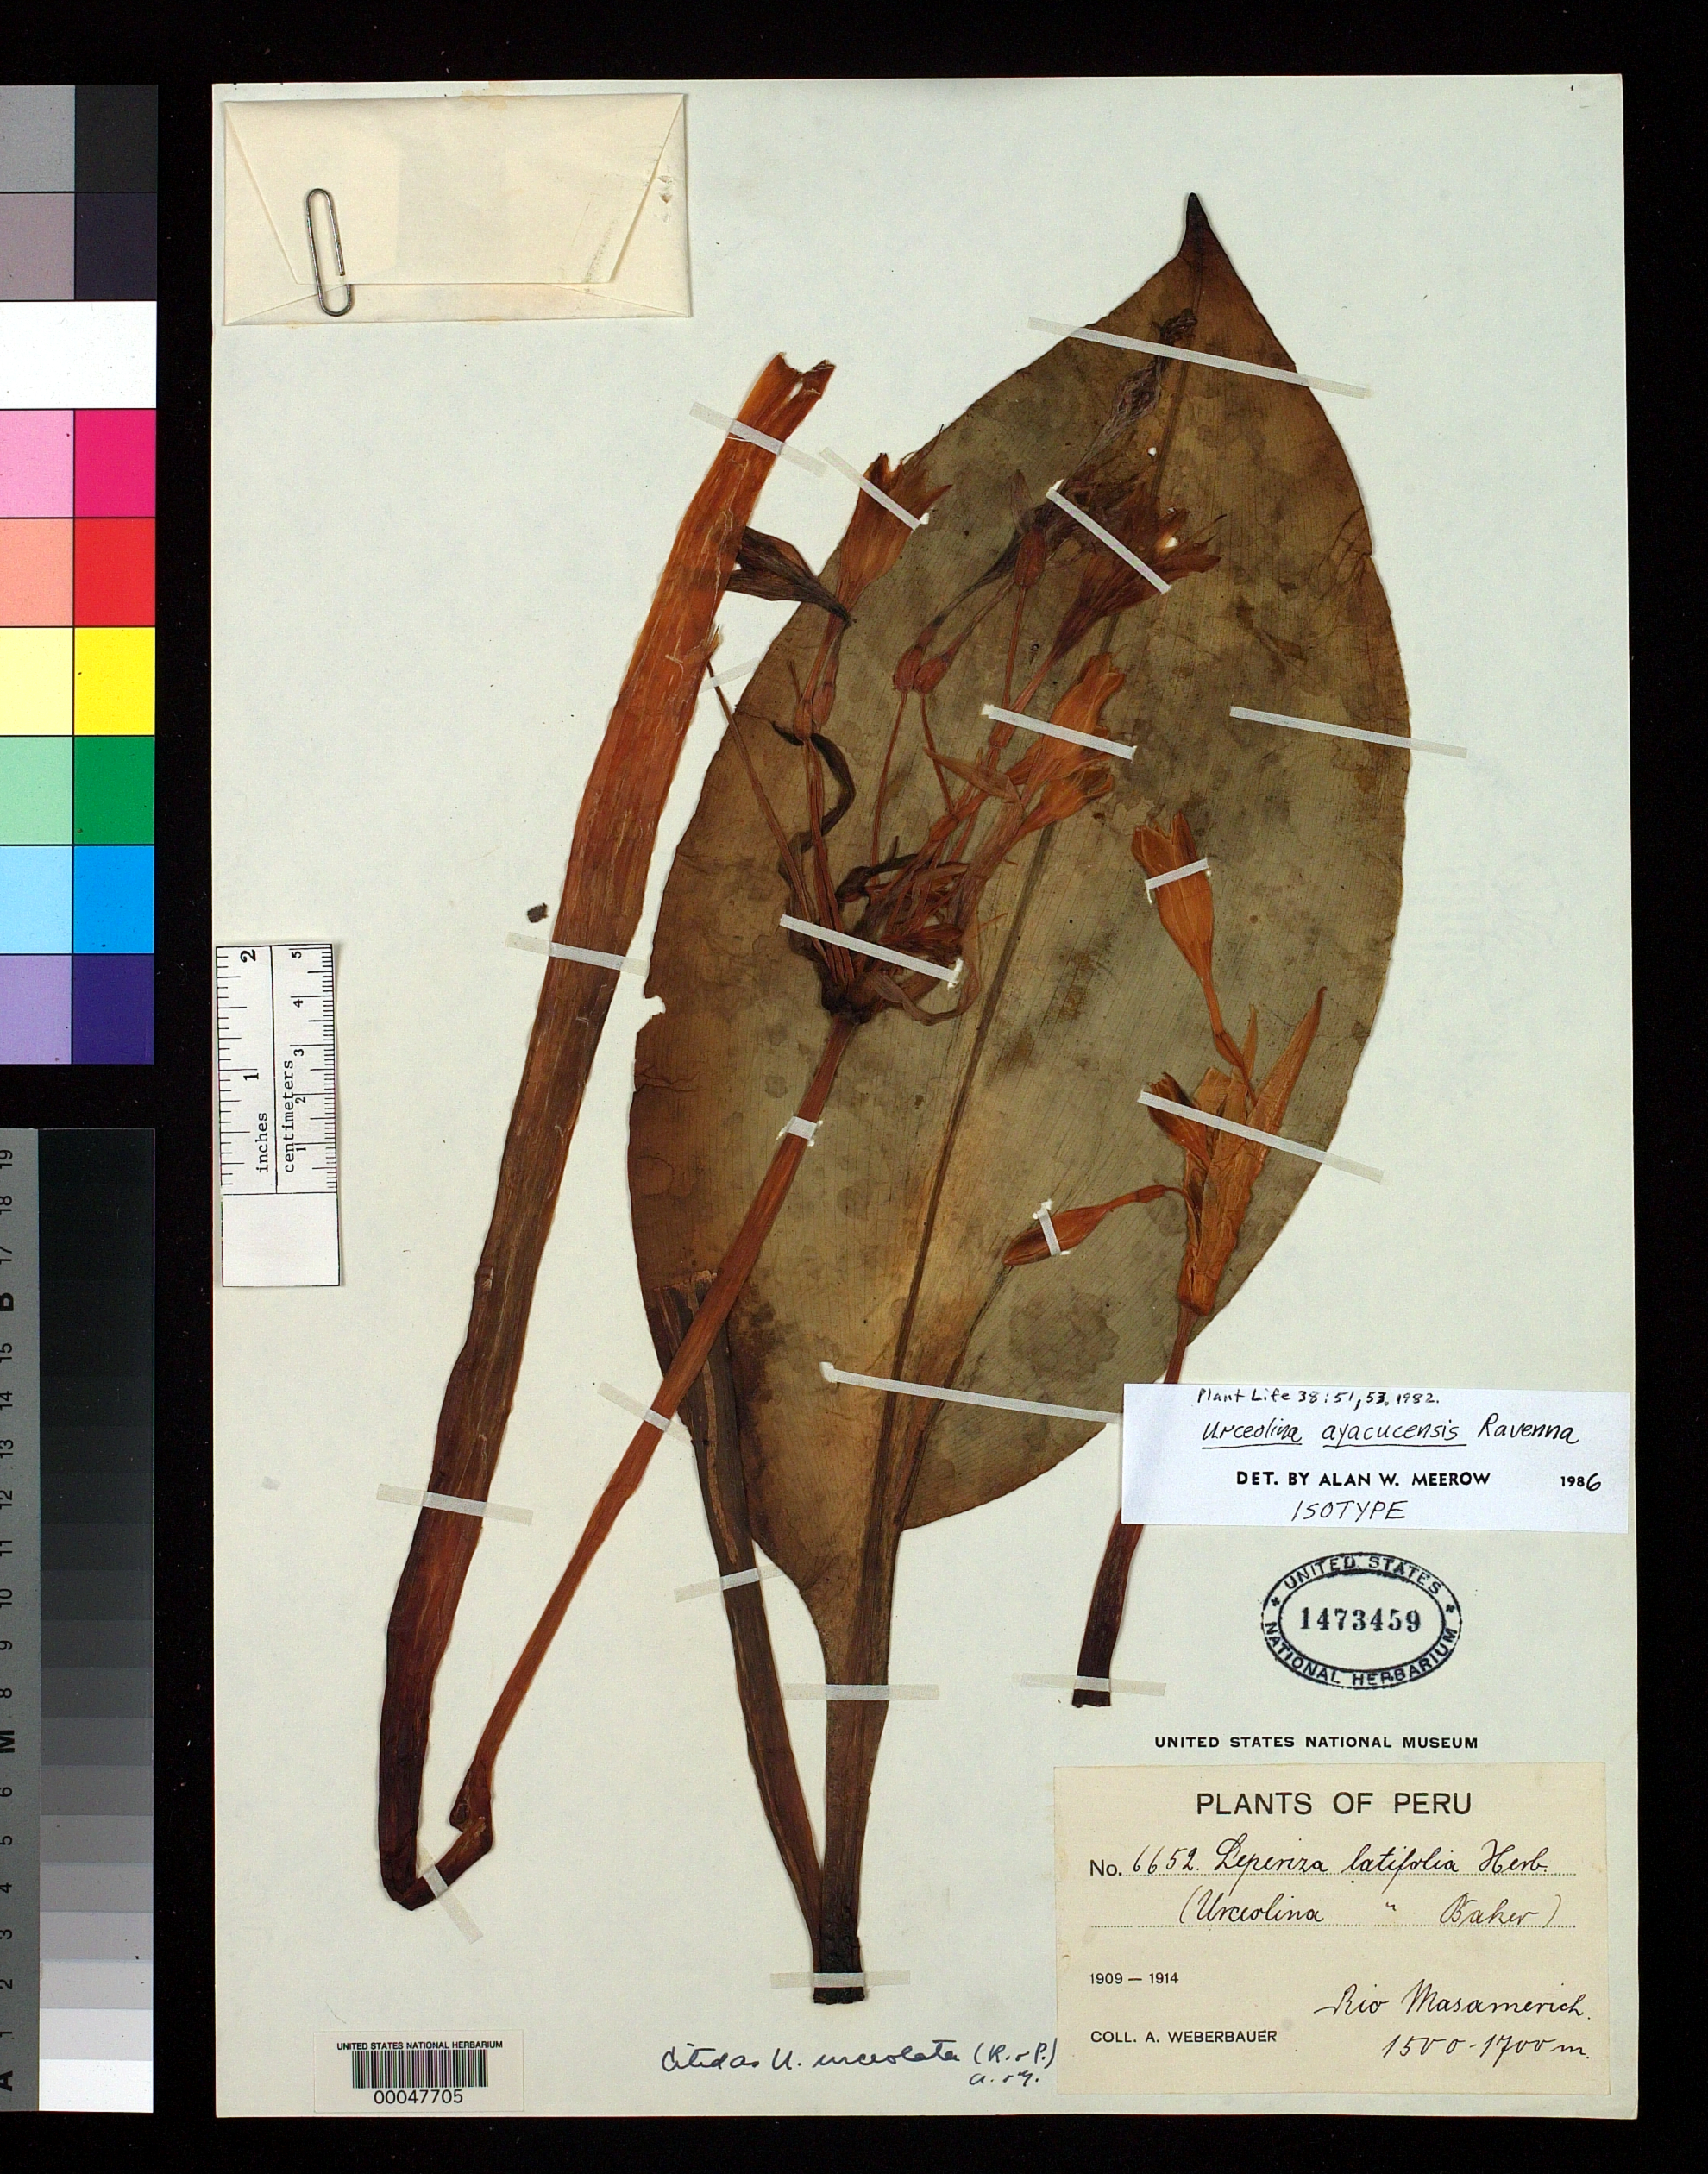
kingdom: Plantae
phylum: Tracheophyta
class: Liliopsida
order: Asparagales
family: Amaryllidaceae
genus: Urceolina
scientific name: Urceolina ayacucensis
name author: Ravenna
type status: Isotype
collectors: A. Weberbauer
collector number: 6652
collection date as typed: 1909 to -- --- 1914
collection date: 1909/1914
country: Peru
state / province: Ayacucho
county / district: La Mar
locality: Río Masamerich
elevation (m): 1500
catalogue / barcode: US 1473459